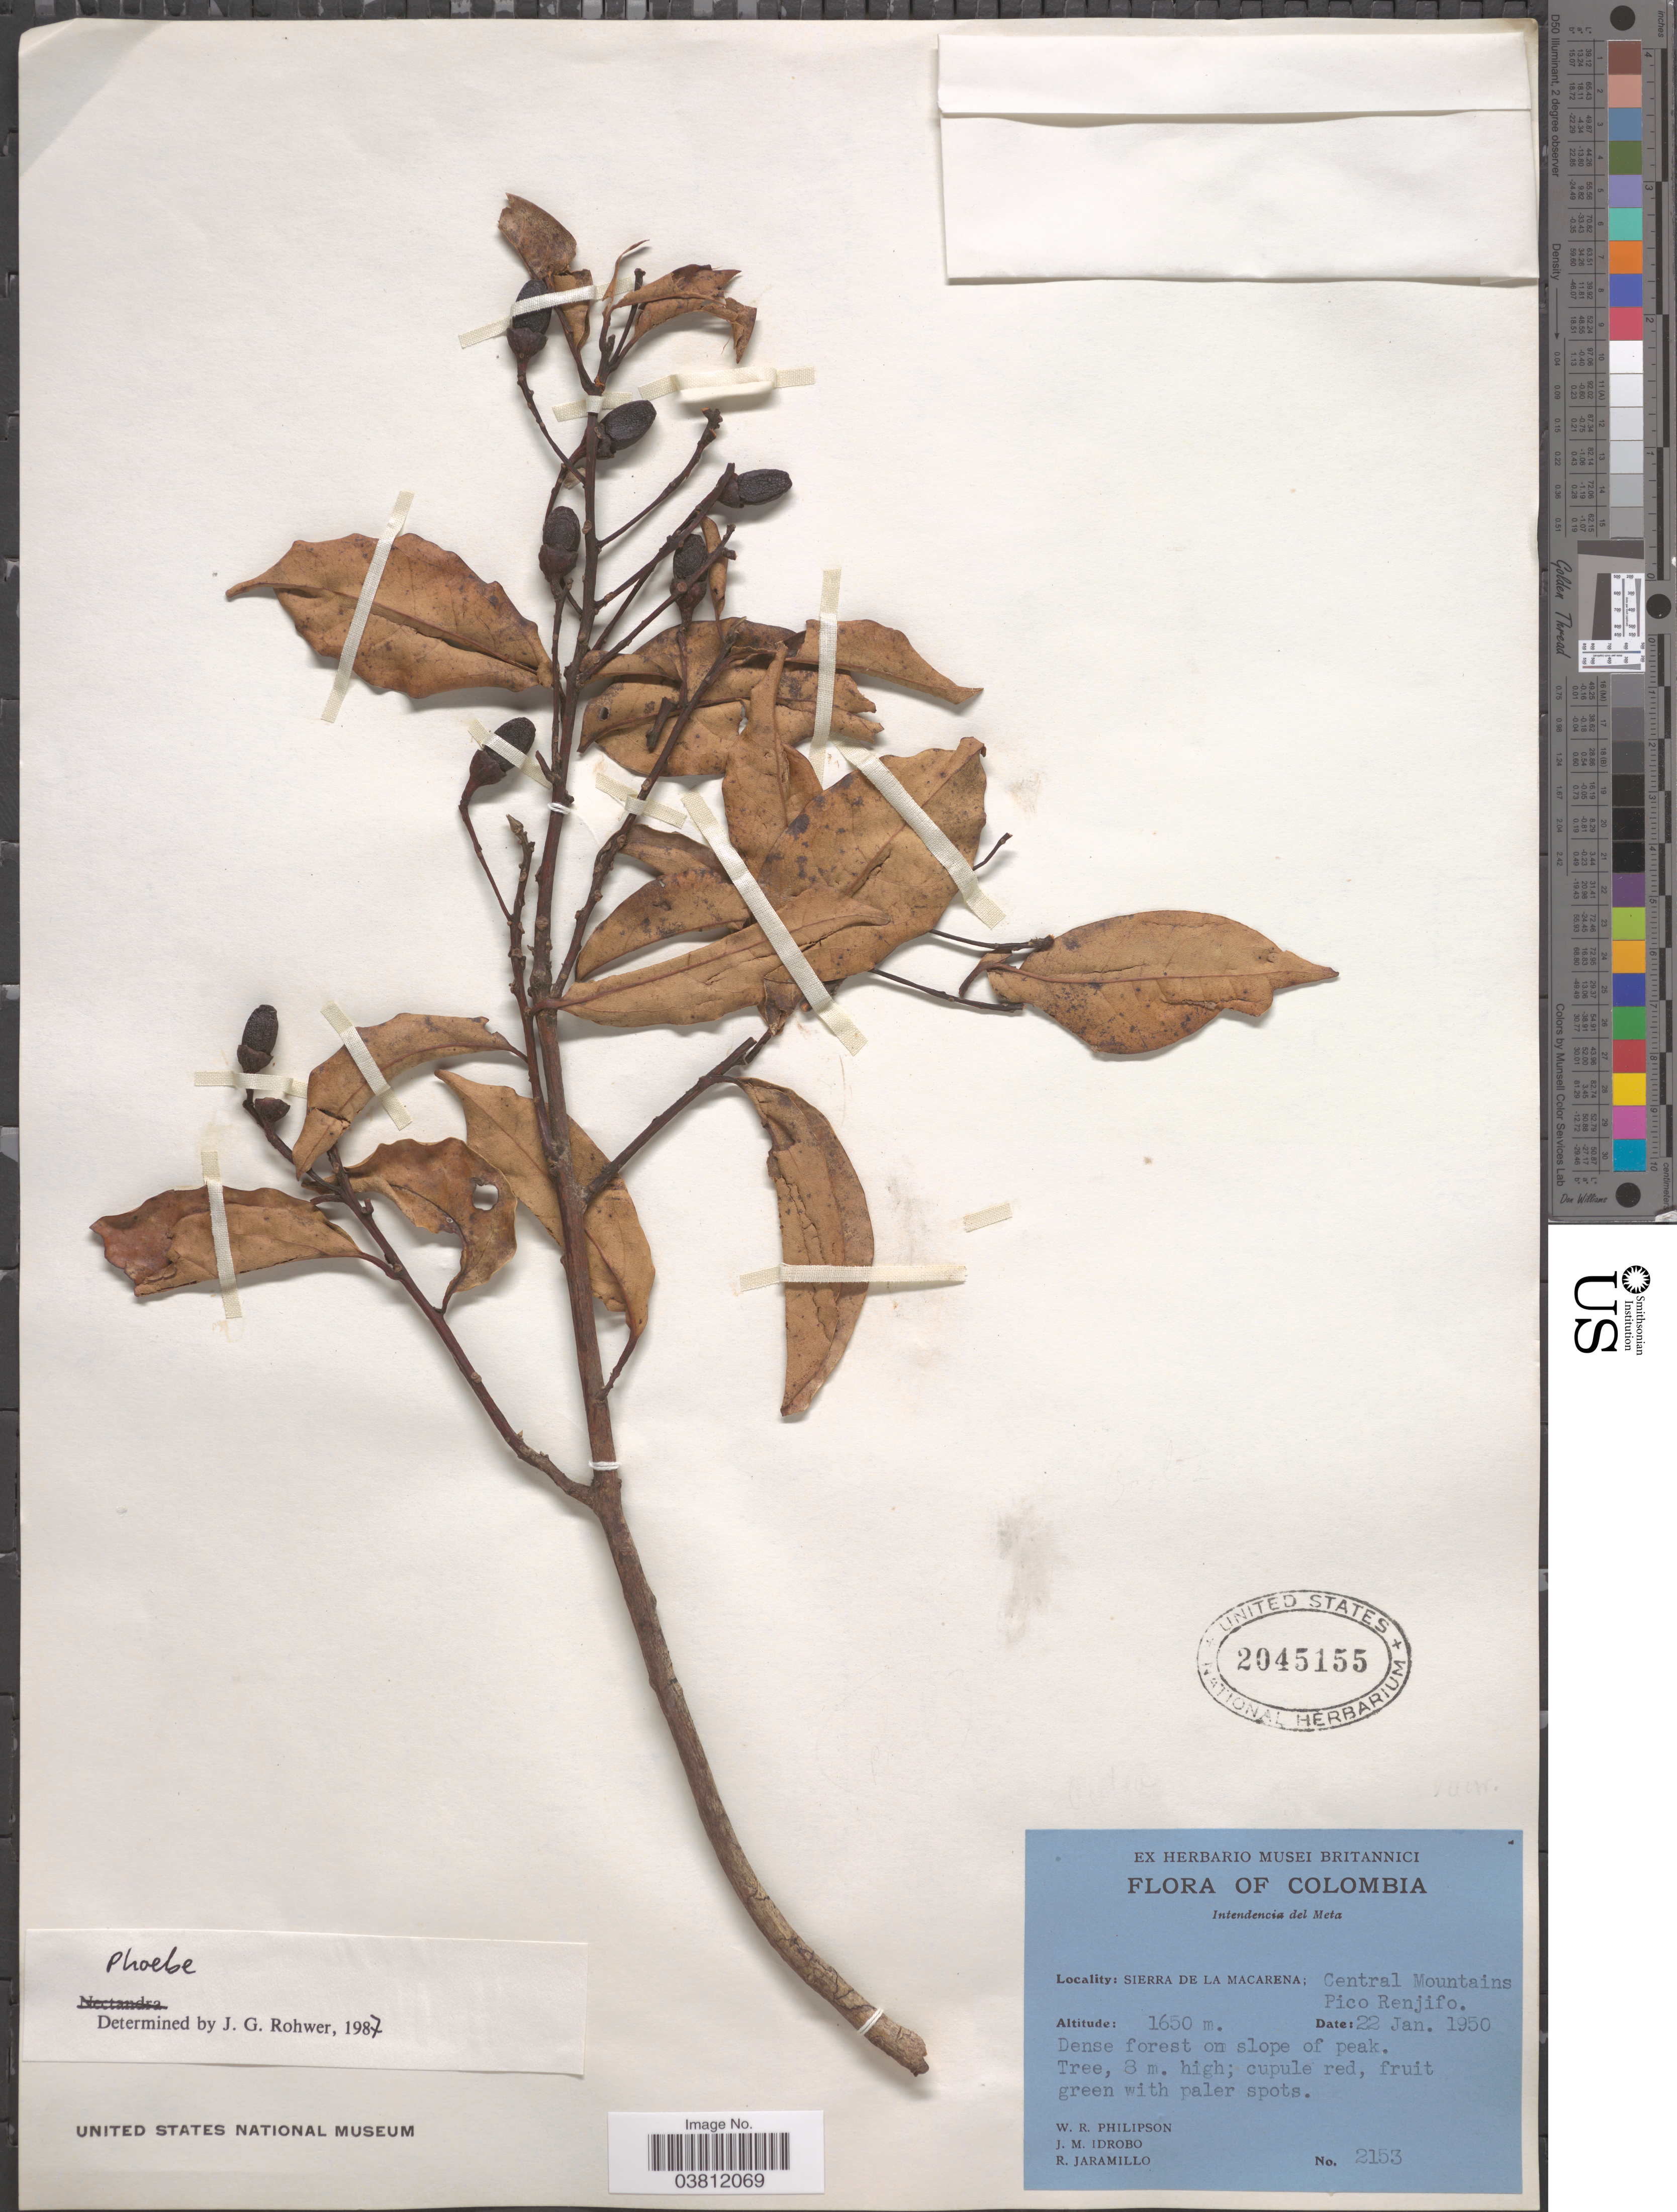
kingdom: Plantae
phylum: Tracheophyta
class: Magnoliopsida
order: Laurales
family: Lauraceae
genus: Phoebe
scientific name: Phoebe sp.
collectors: W. R. Philipson, J. M. Idrobo & R. Jaramillo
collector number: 2153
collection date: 1950-01-22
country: Colombia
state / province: Meta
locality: Intendencia del Meta. Sierra de la Macarena: Central Mountains. Pico Renjifo.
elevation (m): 1650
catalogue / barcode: US 2045155